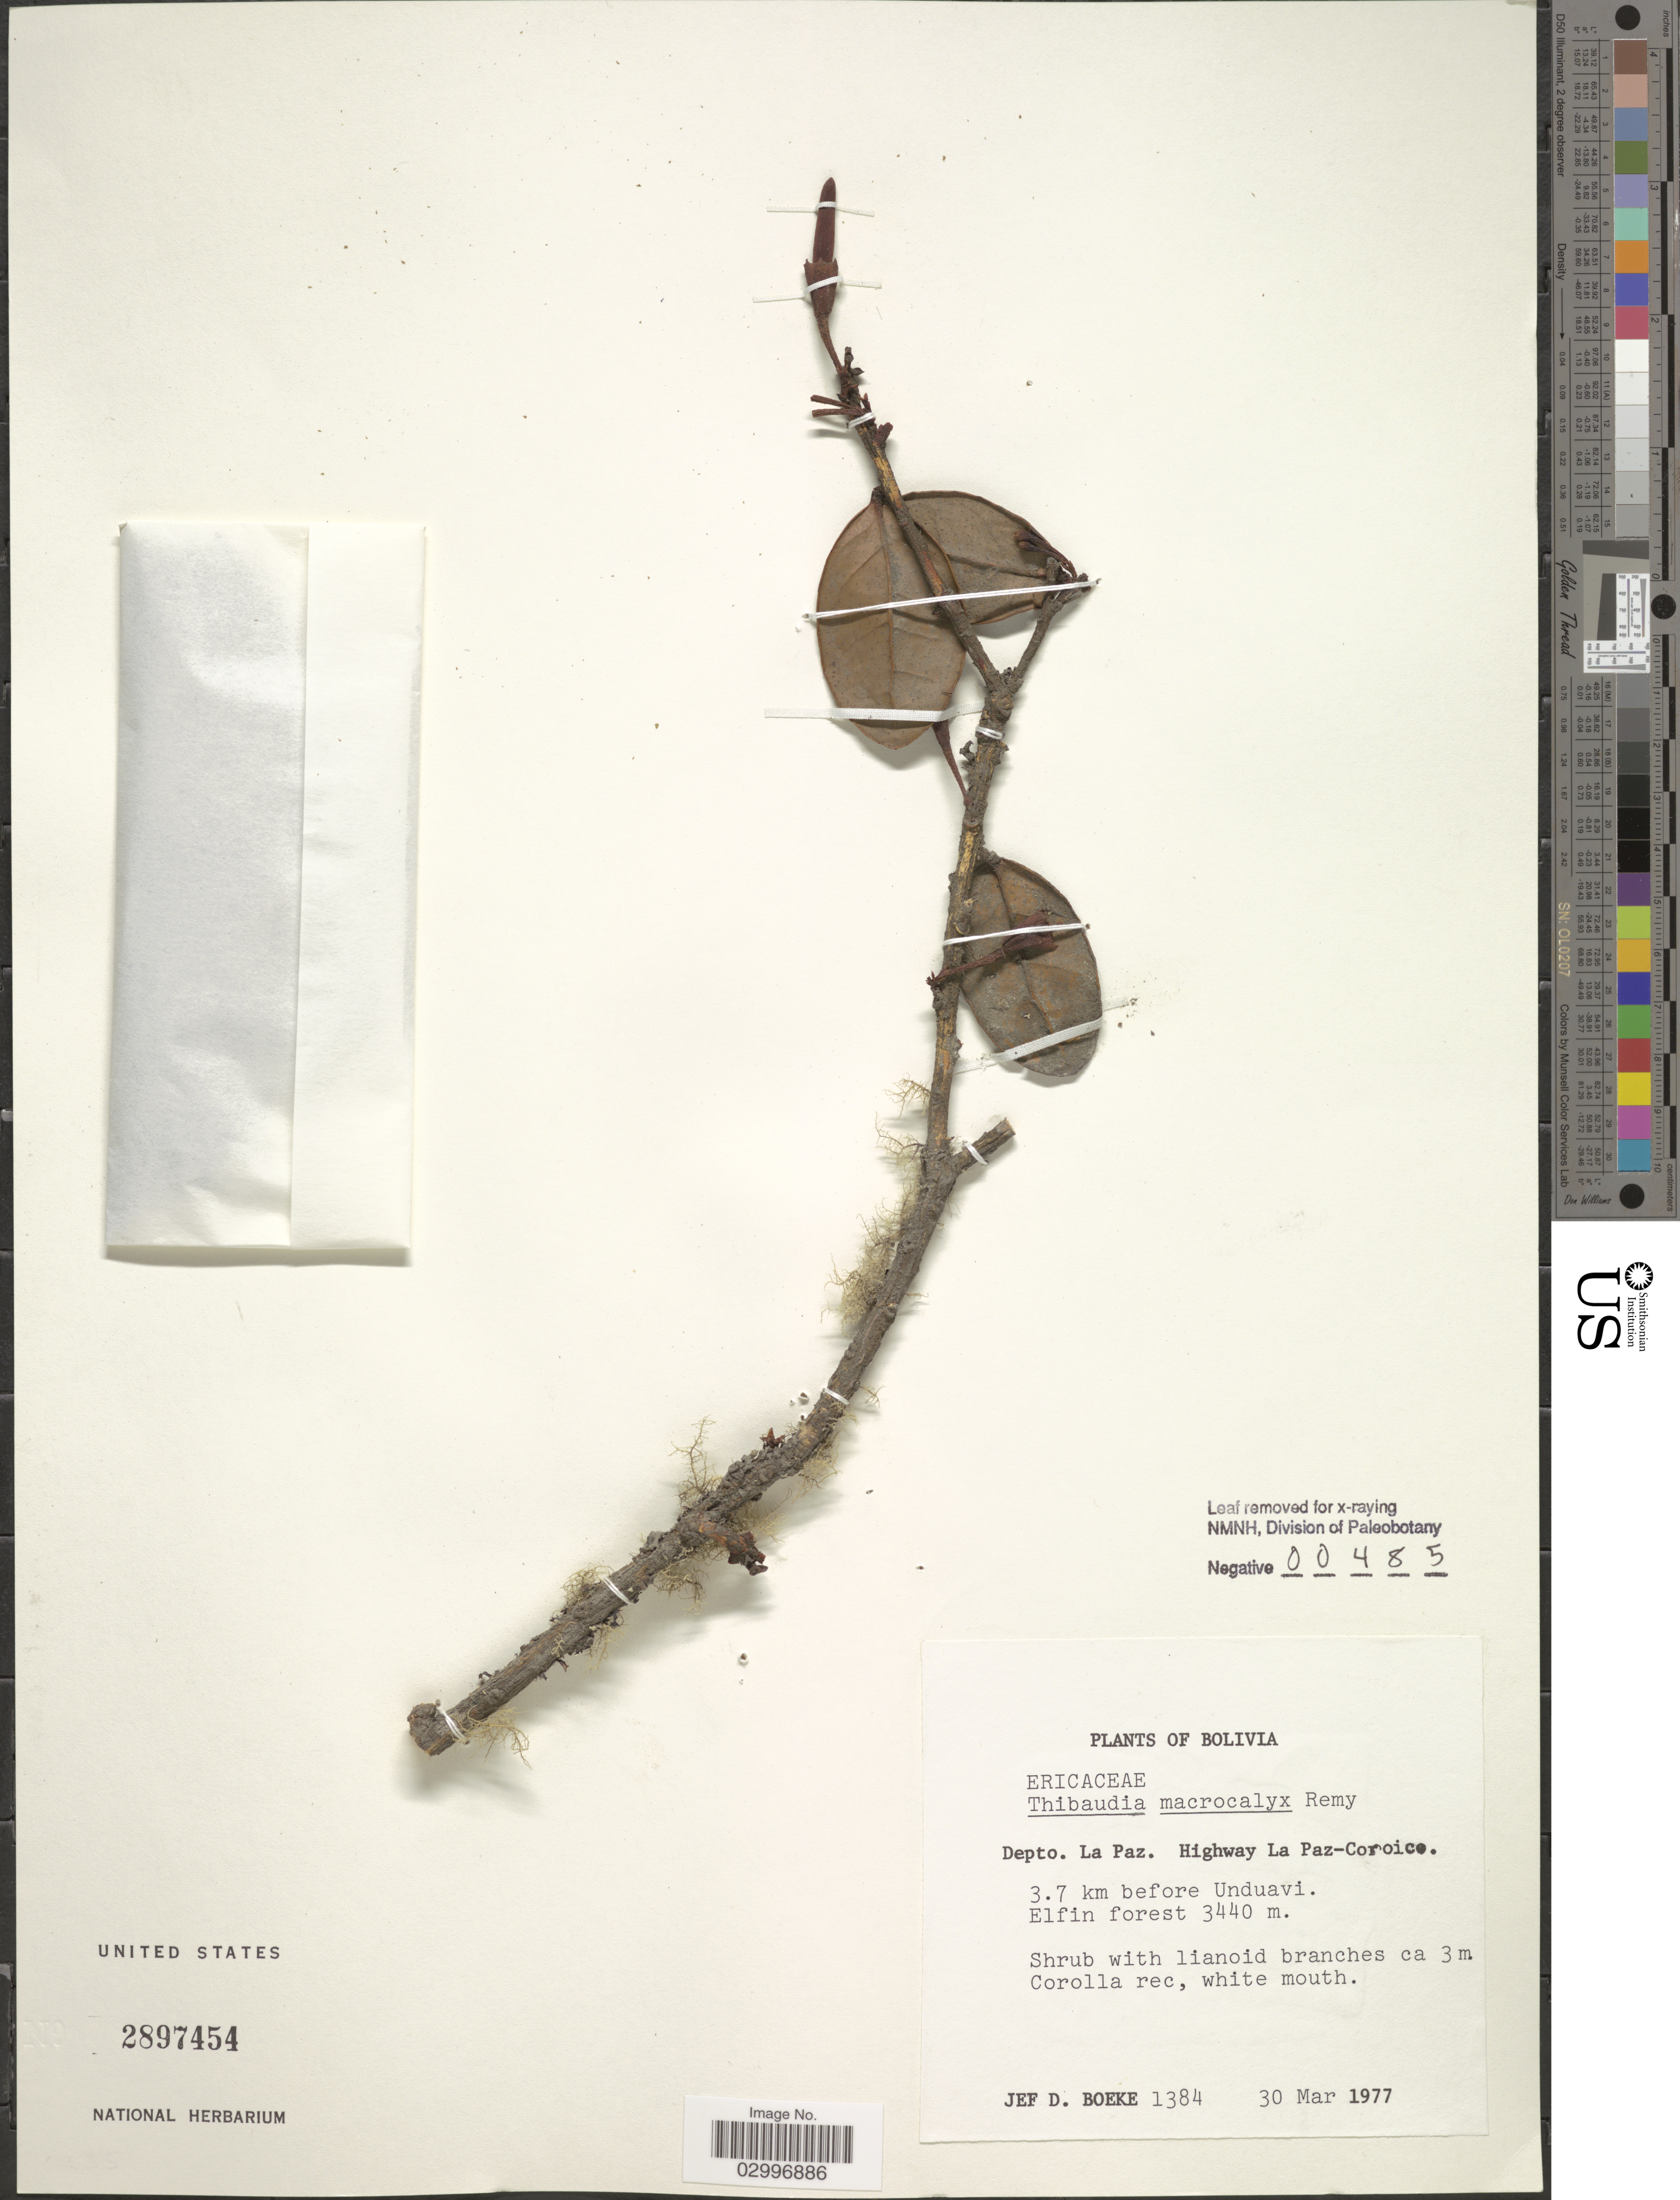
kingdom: Plantae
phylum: Tracheophyta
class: Magnoliopsida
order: Ericales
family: Ericaceae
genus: Thibaudia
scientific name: Thibaudia macrocalyx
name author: Remy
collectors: J. Boeke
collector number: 1384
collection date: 1977-03-30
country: Bolivia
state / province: La Paz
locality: Depto. La Paz. Highway La Paz-Coroico. 3.7 km before Unduavi. Elfin forest.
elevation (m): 3440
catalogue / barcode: US 2897454